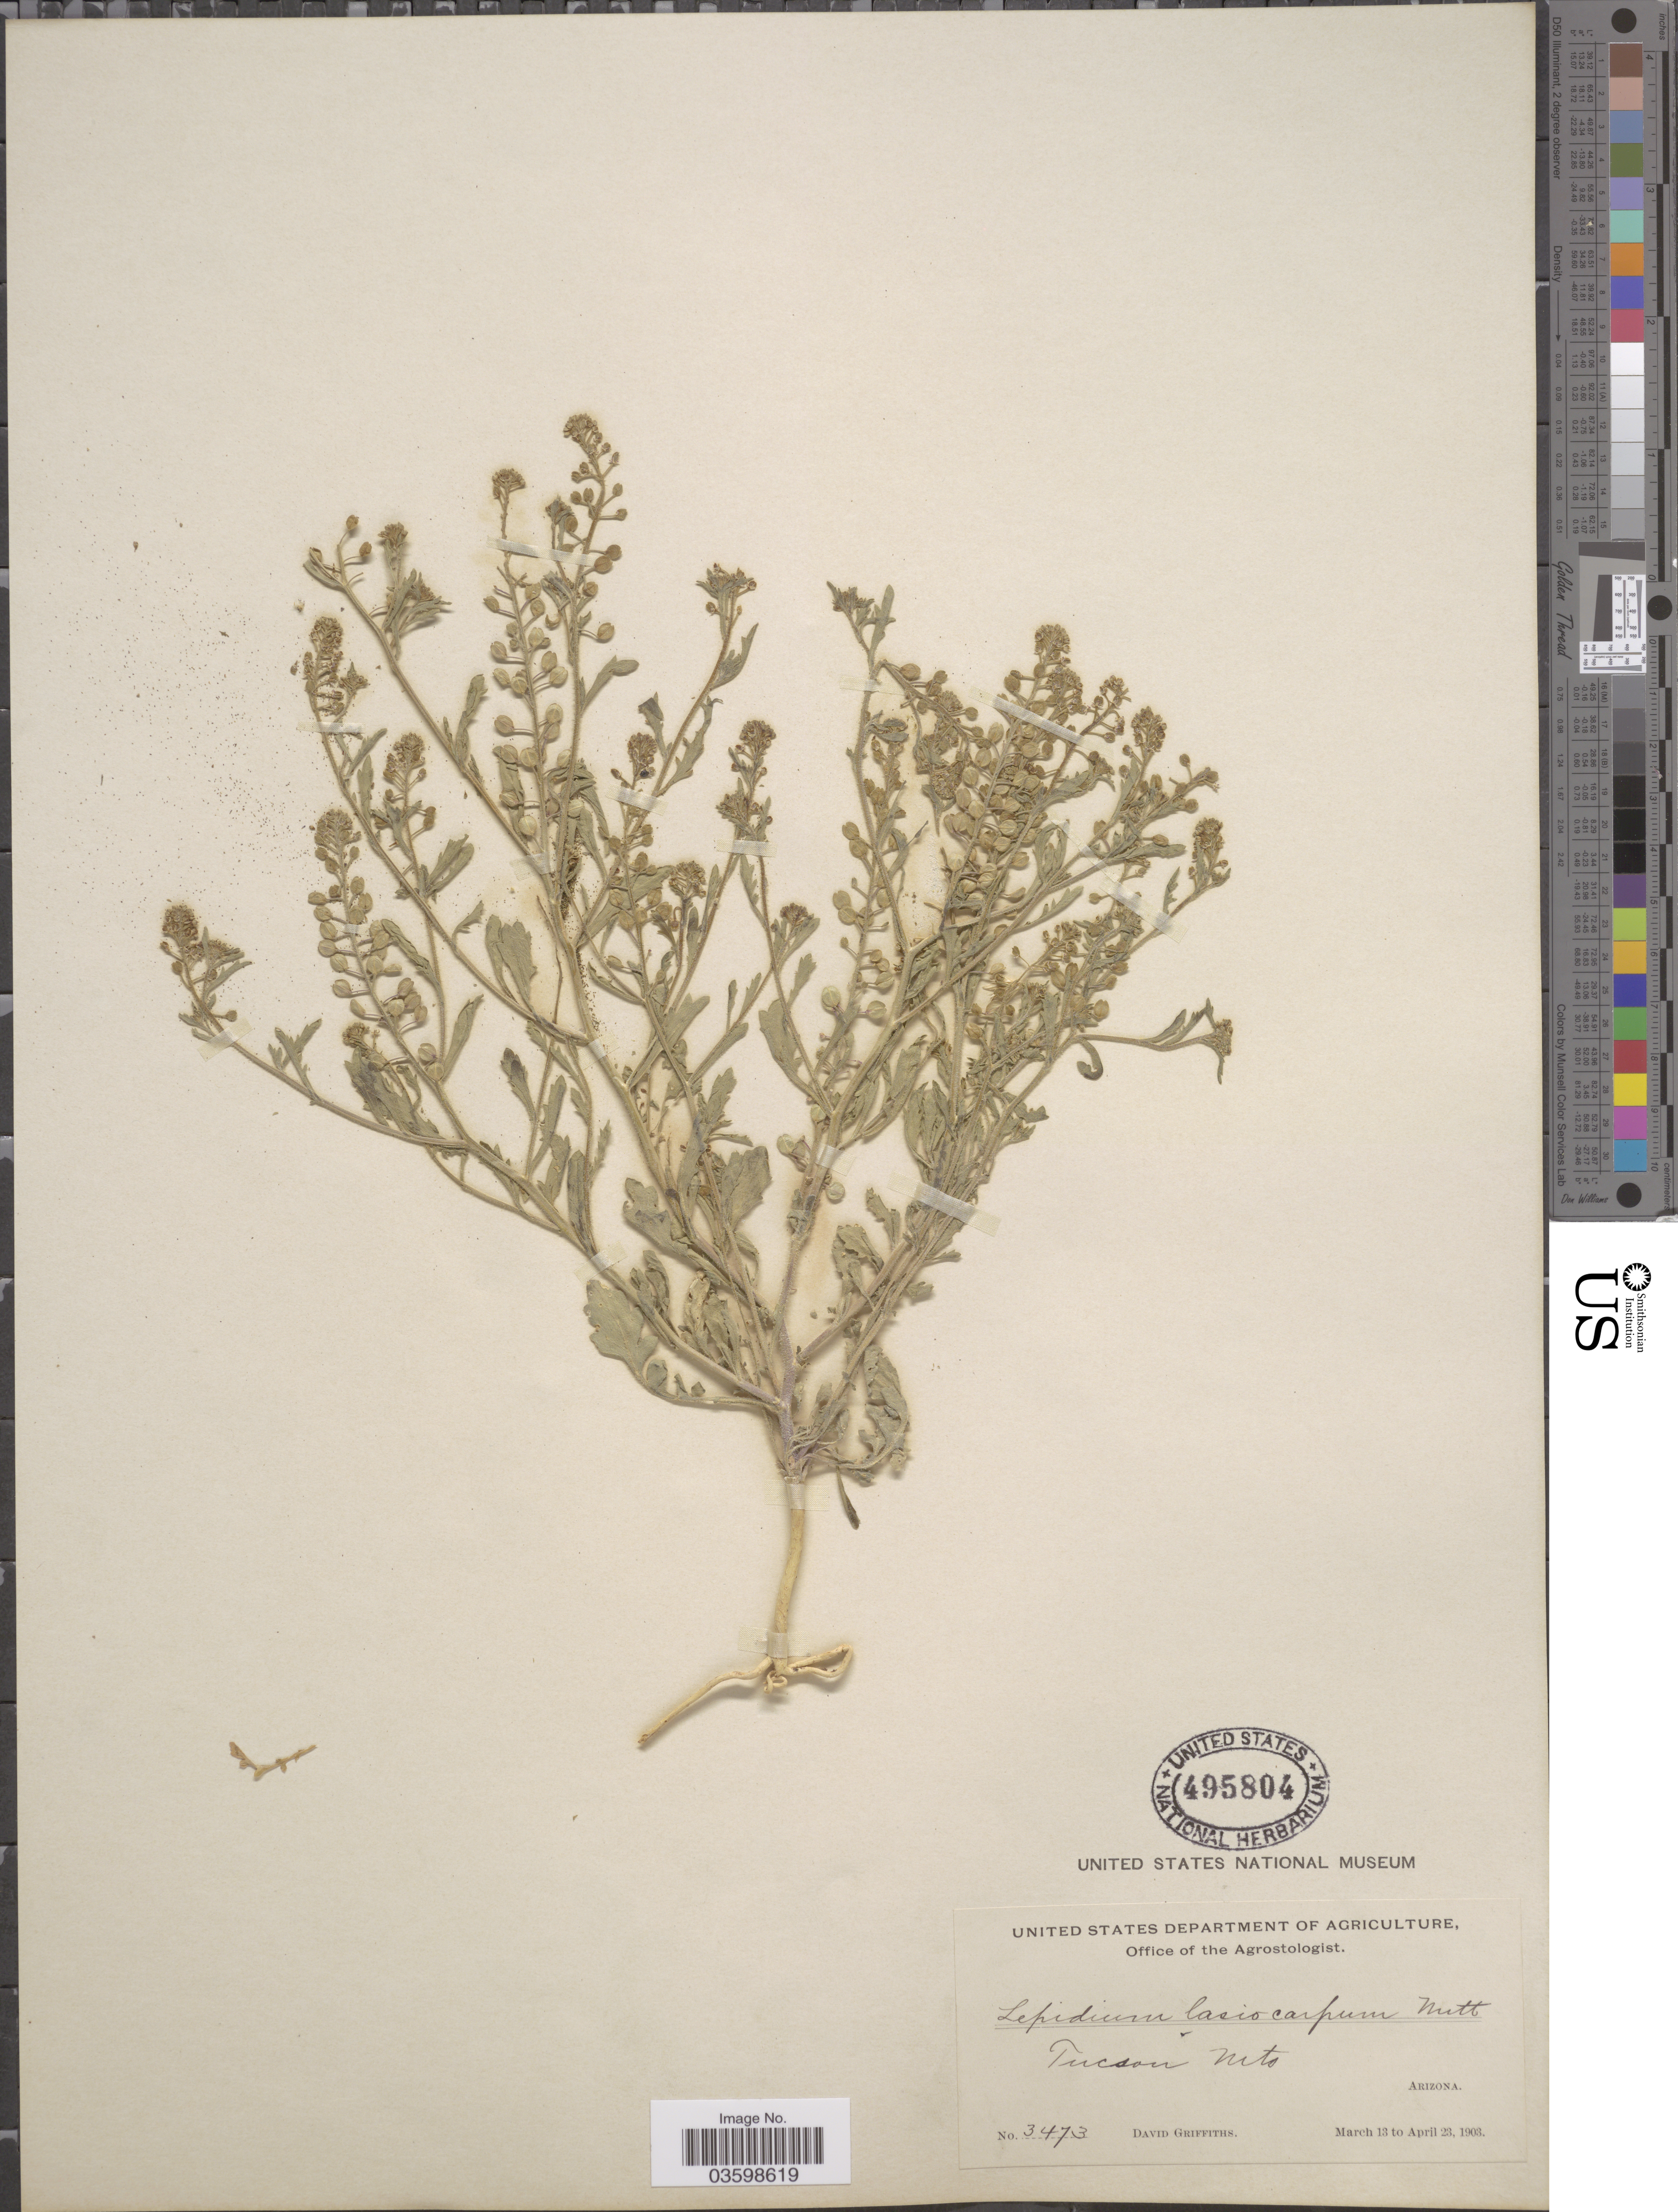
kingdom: Plantae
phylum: Tracheophyta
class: Magnoliopsida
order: Brassicales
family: Brassicaceae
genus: Lepidium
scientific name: Lepidium lasiocarpum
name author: Nutt.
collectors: D. Griffiths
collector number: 3473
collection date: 1903-03-13/1903-04-23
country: United States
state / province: Arizona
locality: Tucson Mts.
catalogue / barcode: US 495804